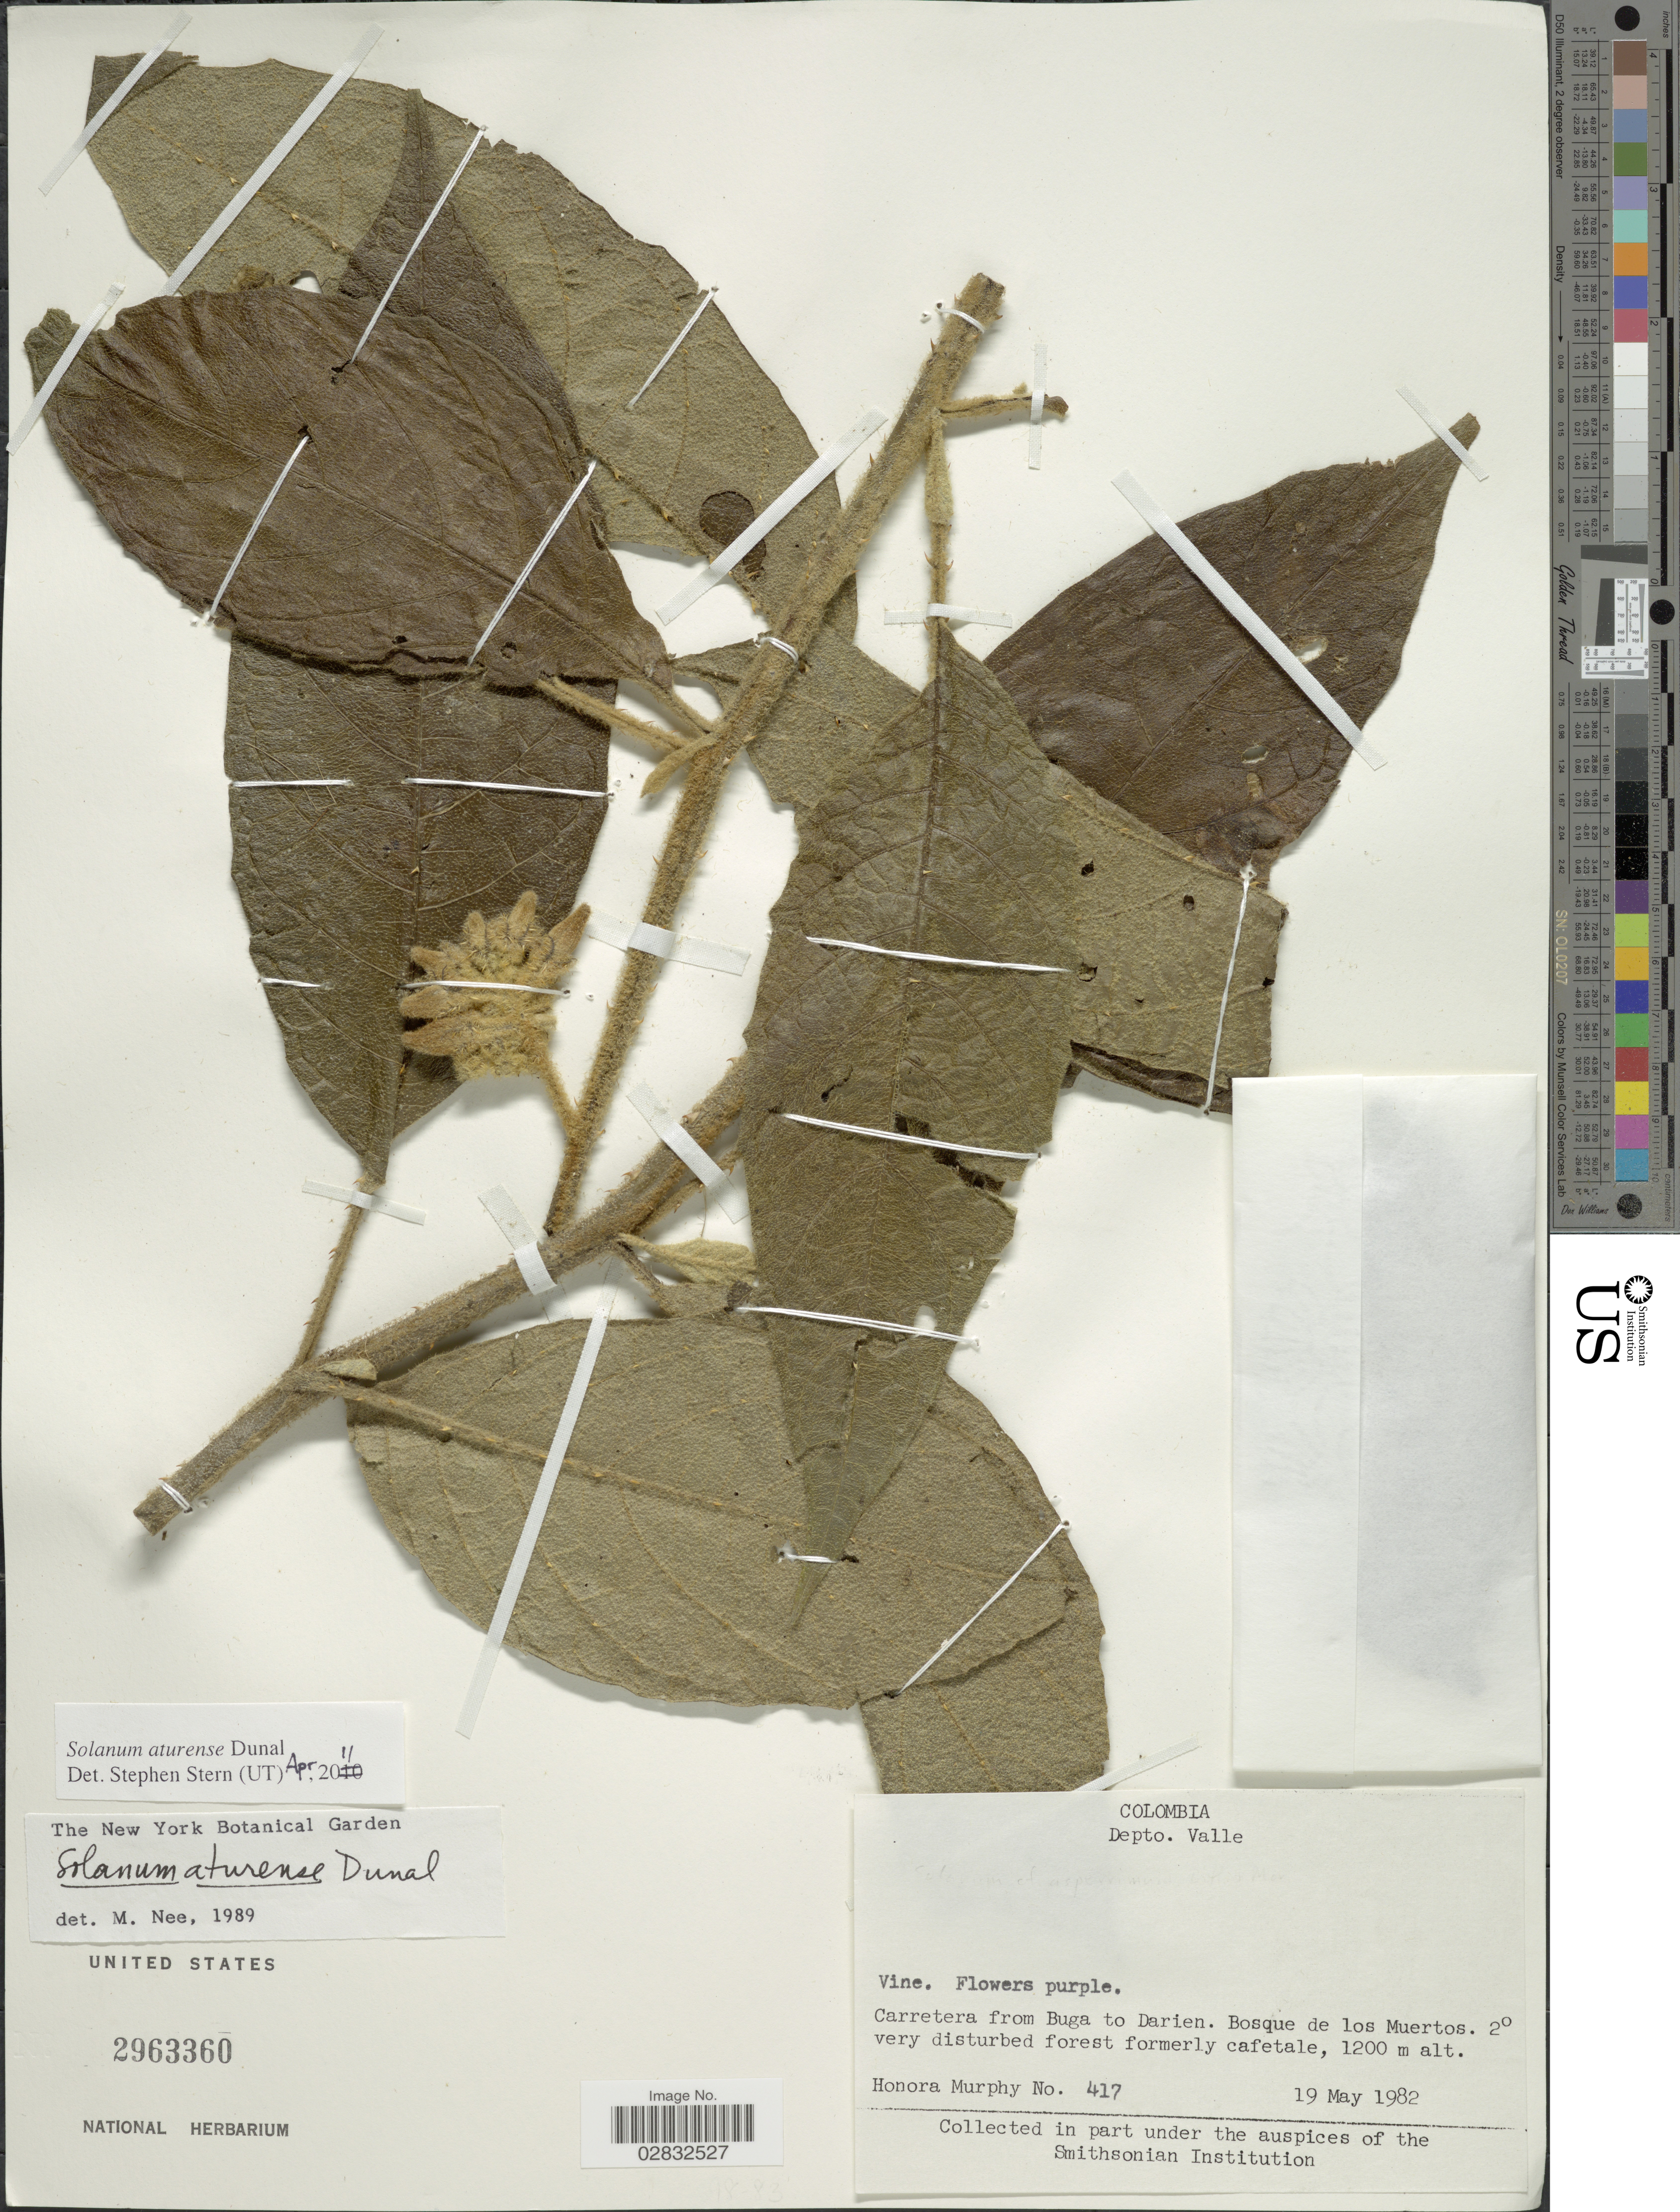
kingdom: Plantae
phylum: Tracheophyta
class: Magnoliopsida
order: Solanales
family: Solanaceae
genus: Solanum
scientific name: Solanum aturense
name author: Dunal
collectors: H. Murphy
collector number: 417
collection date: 1982-05-19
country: Colombia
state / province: Valle del Cauca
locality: Depto. Valle, Carretera from Buga to Darien, Bosque de los Muertos.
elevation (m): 1200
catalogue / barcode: US 2963360